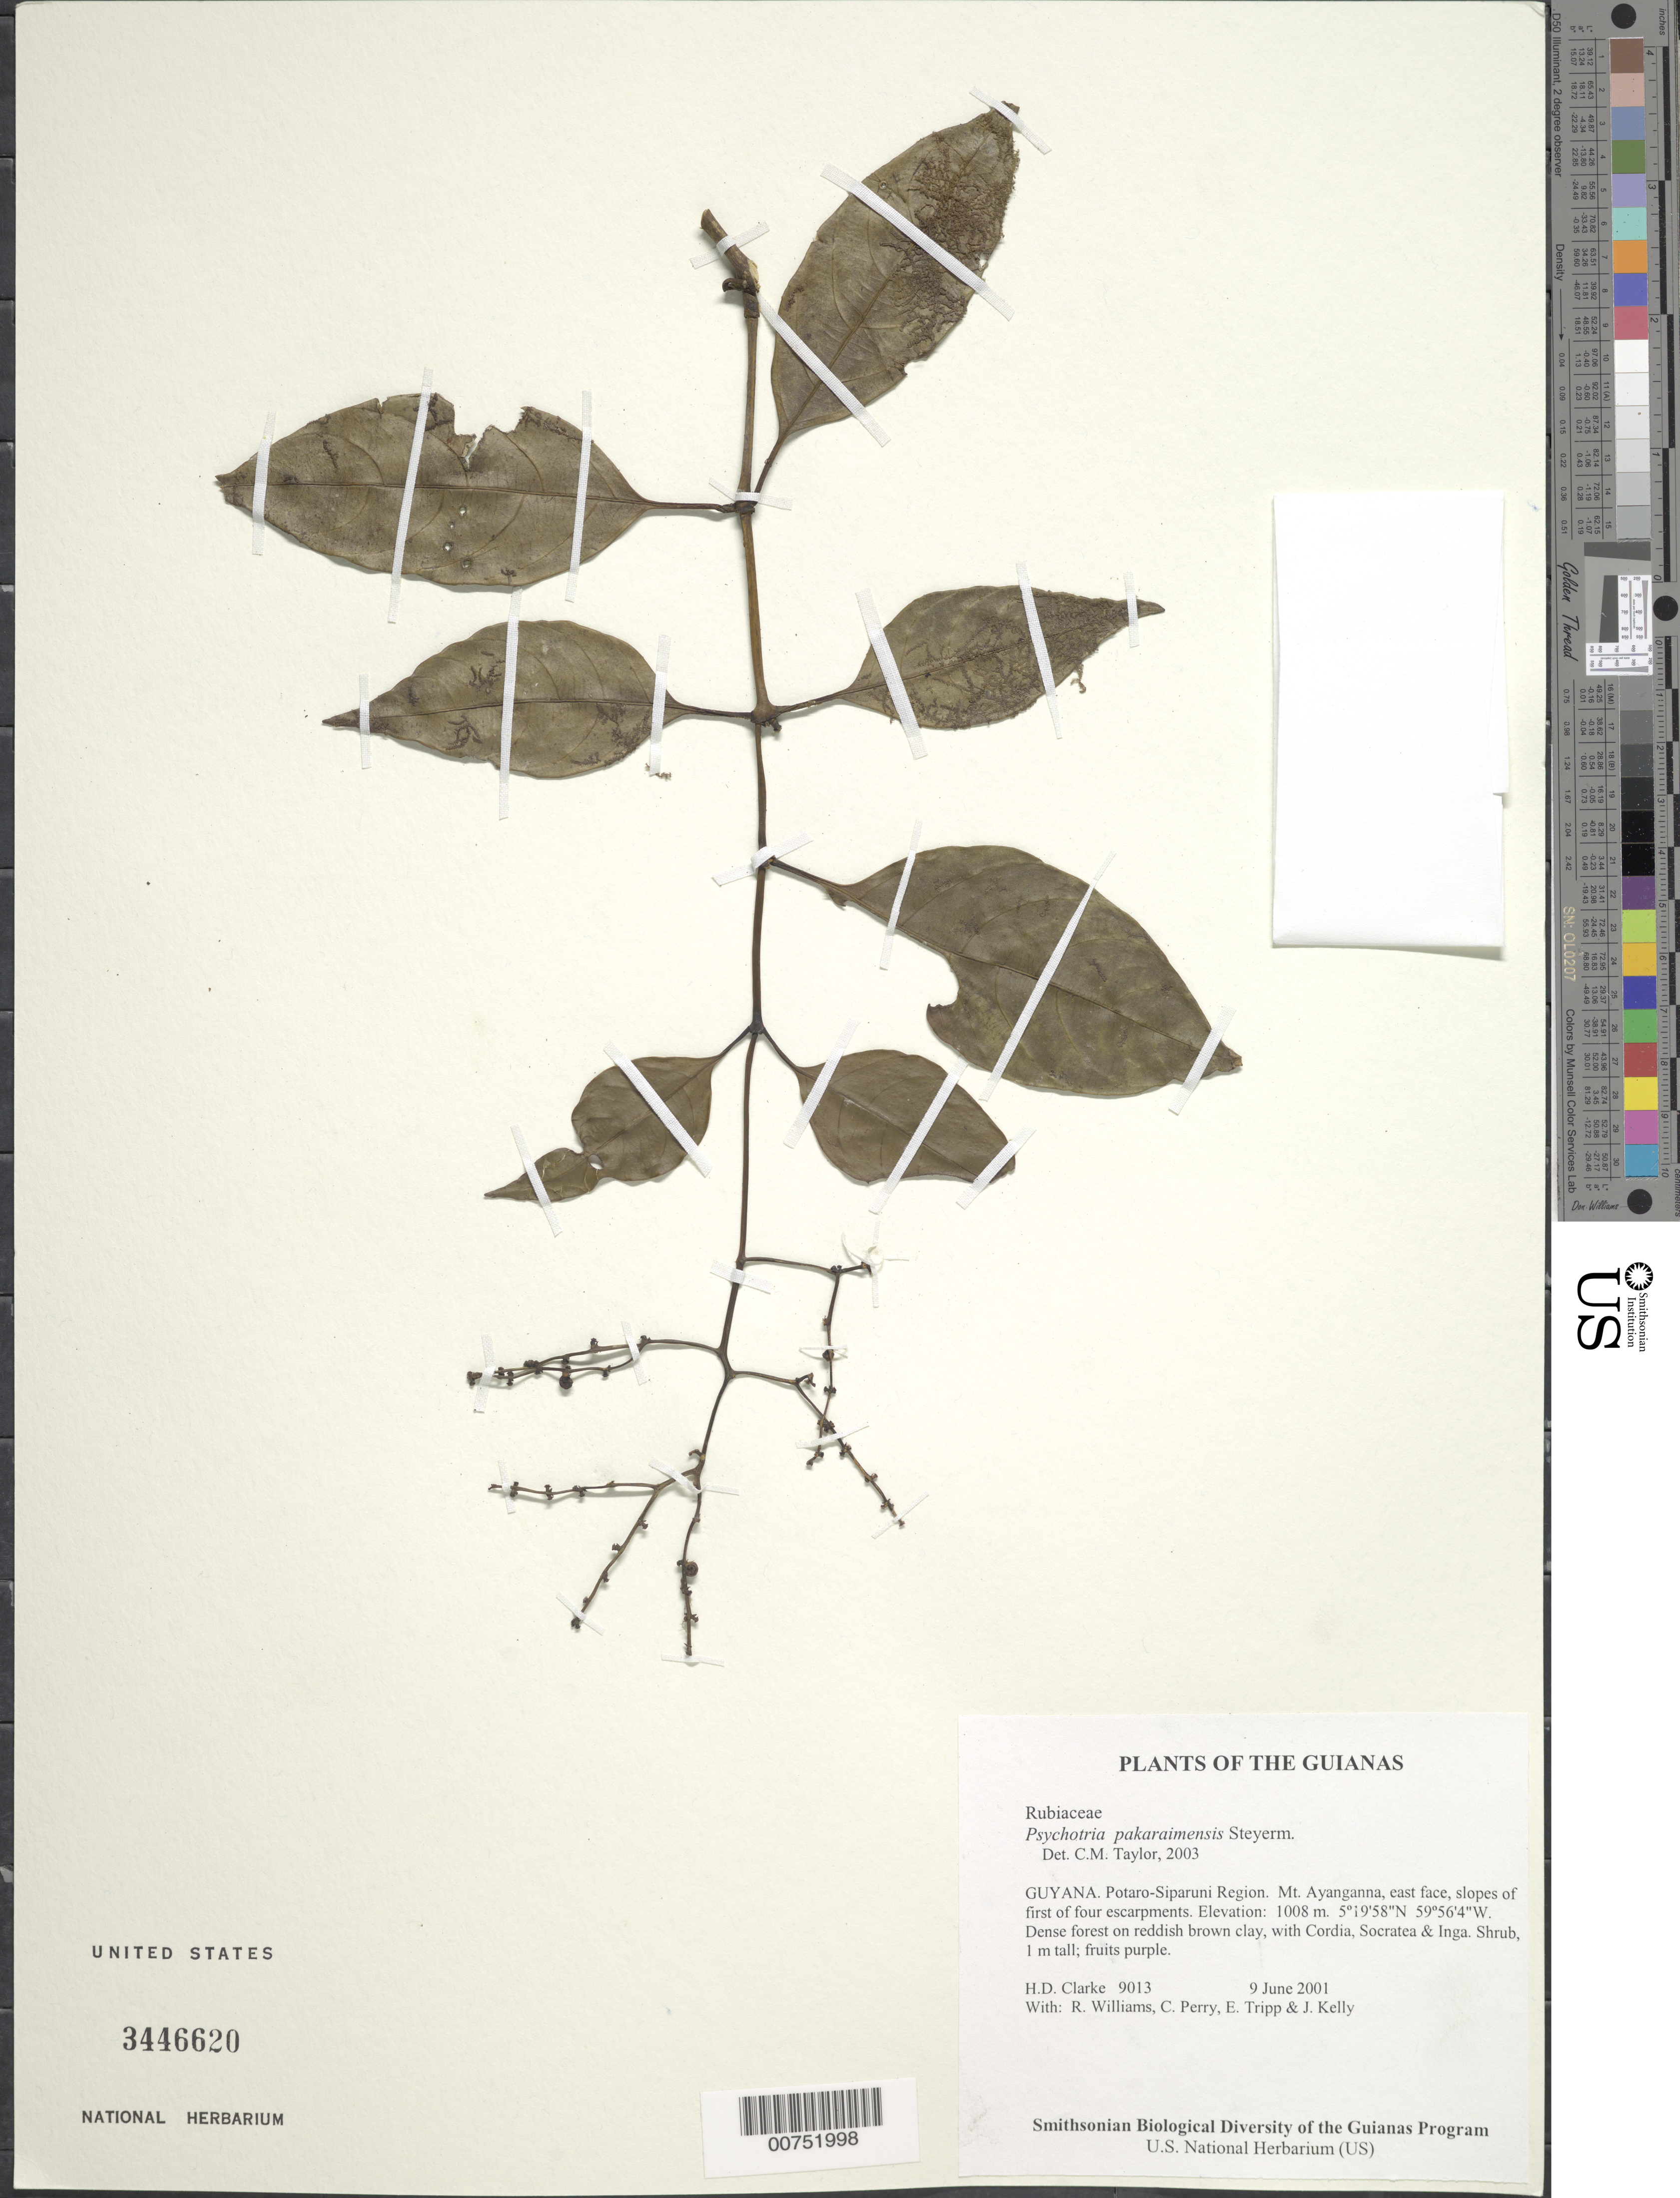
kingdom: Plantae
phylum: Tracheophyta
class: Magnoliopsida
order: Gentianales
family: Rubiaceae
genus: Palicourea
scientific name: Palicourea pakaraimensis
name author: (Steyerm.) Delprete & J.H. Kirkbr.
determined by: Kirkbride, J. H., Jr.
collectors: H. D. Clarke, R. Williams, C. Perry, E. Tripp & J. Kelly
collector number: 9013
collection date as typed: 9 June 2001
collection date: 2001-06-09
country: Guyana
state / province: Potaro-Siparuni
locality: Mt. Ayanganna, east face, slopes of first of four escarpments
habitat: Dense forest on reddish brown clay, with Cordia, Socratea & Inga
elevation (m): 1008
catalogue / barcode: US 3446620